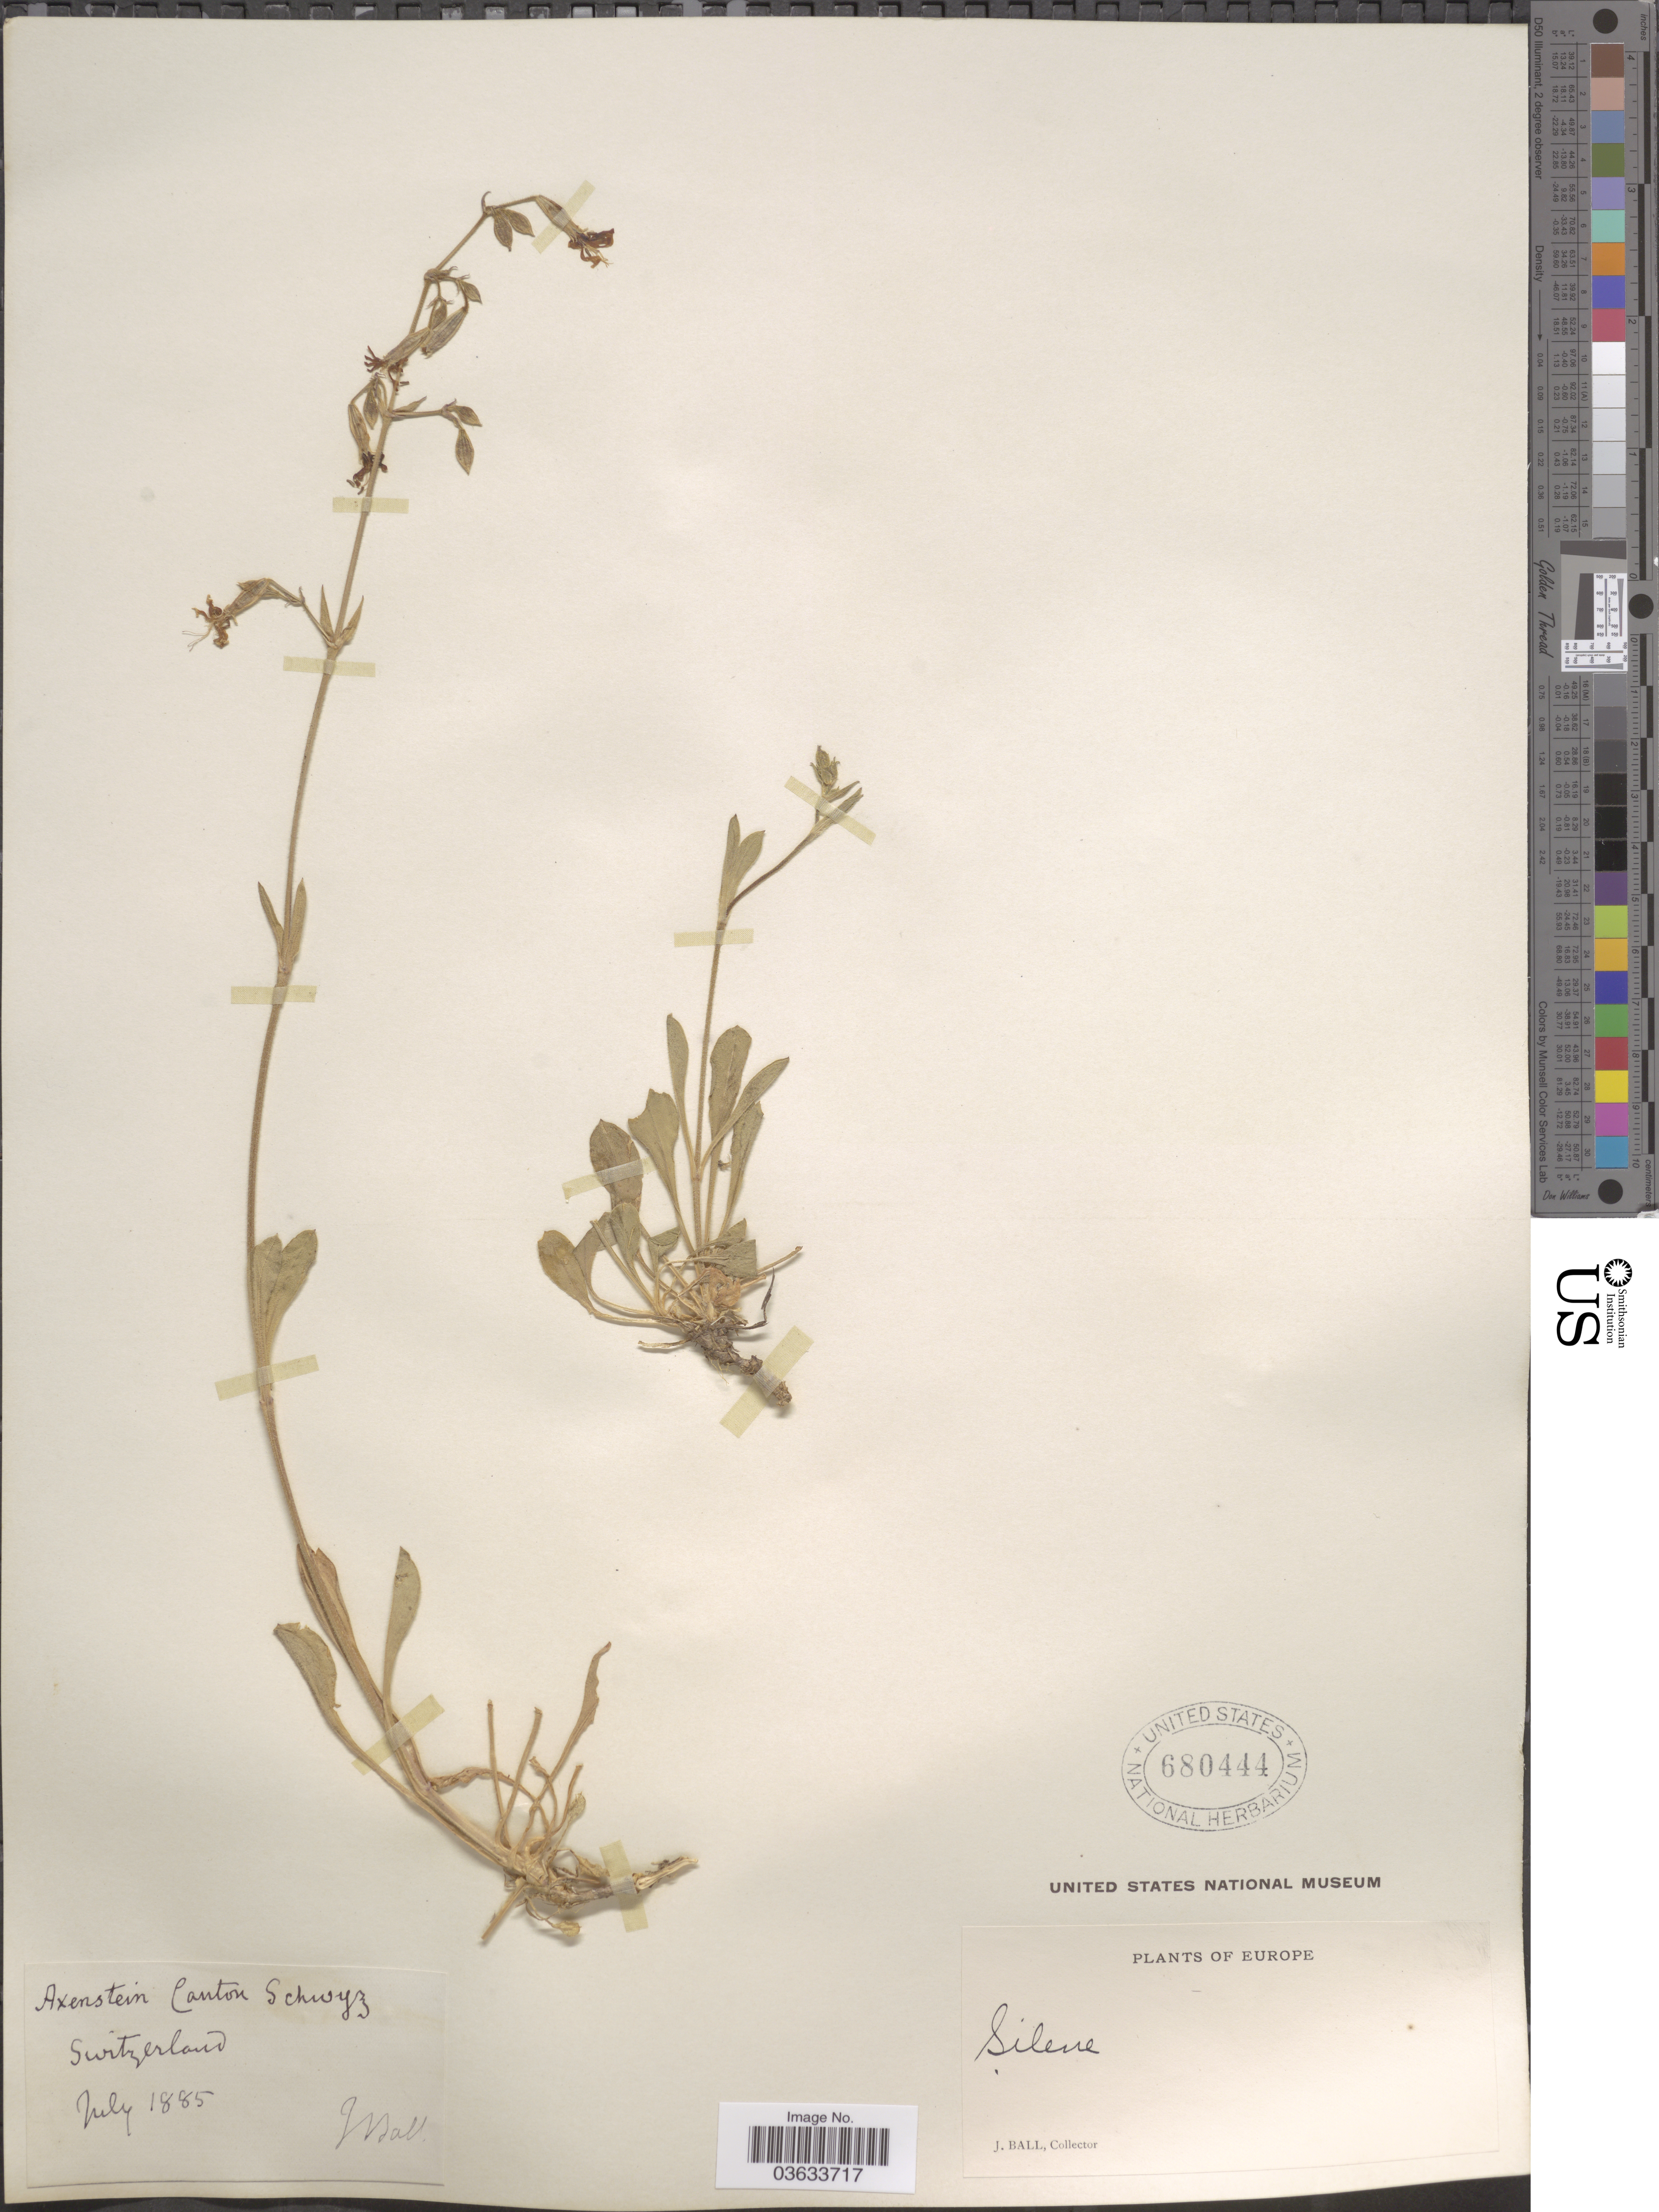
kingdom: Plantae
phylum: Tracheophyta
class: Magnoliopsida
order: Caryophyllales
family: Caryophyllaceae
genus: Silene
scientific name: Silene nutans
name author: L.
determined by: Du Pasquier, P.-E.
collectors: J. Ball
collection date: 1885-07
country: Switzerland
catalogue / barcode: US 680444